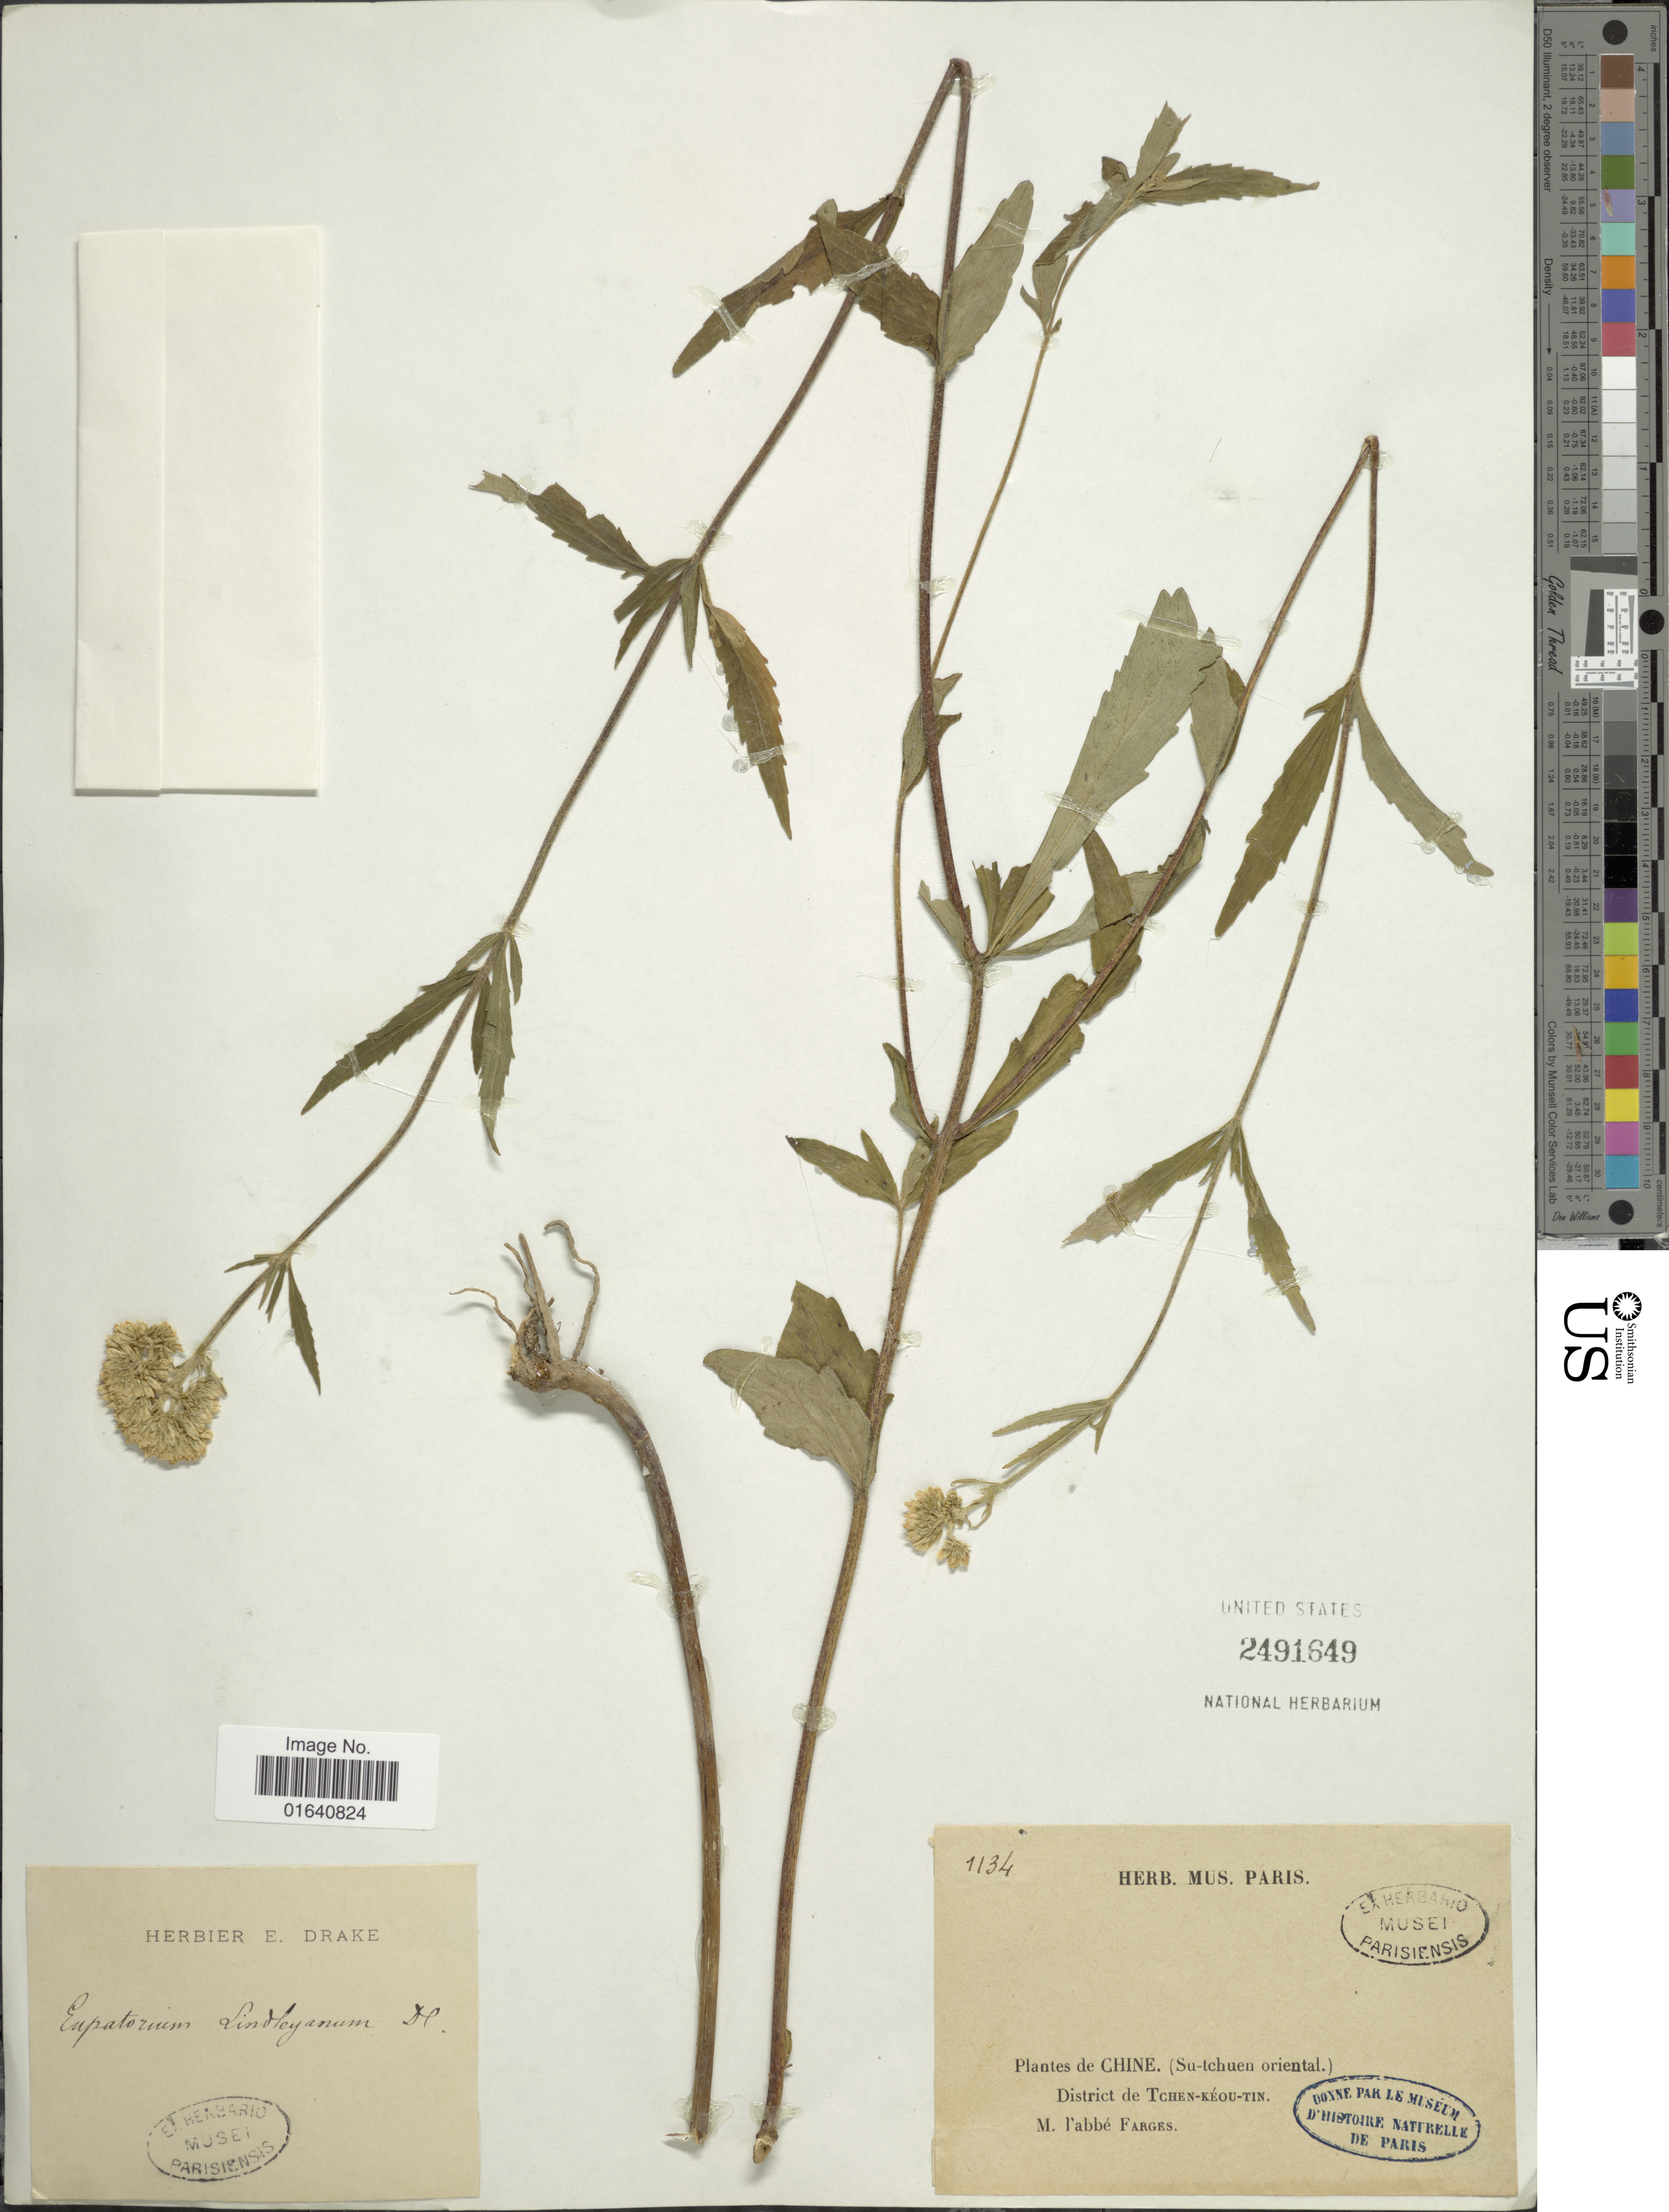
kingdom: Plantae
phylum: Tracheophyta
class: Magnoliopsida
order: Asterales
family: Asteraceae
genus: Eupatorium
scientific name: Eupatorium lindleyanum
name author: DC.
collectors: M. Farges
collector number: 1134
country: China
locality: (Su-tschen oriental), District de Tchen-kéou-Tin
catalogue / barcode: US 2491649